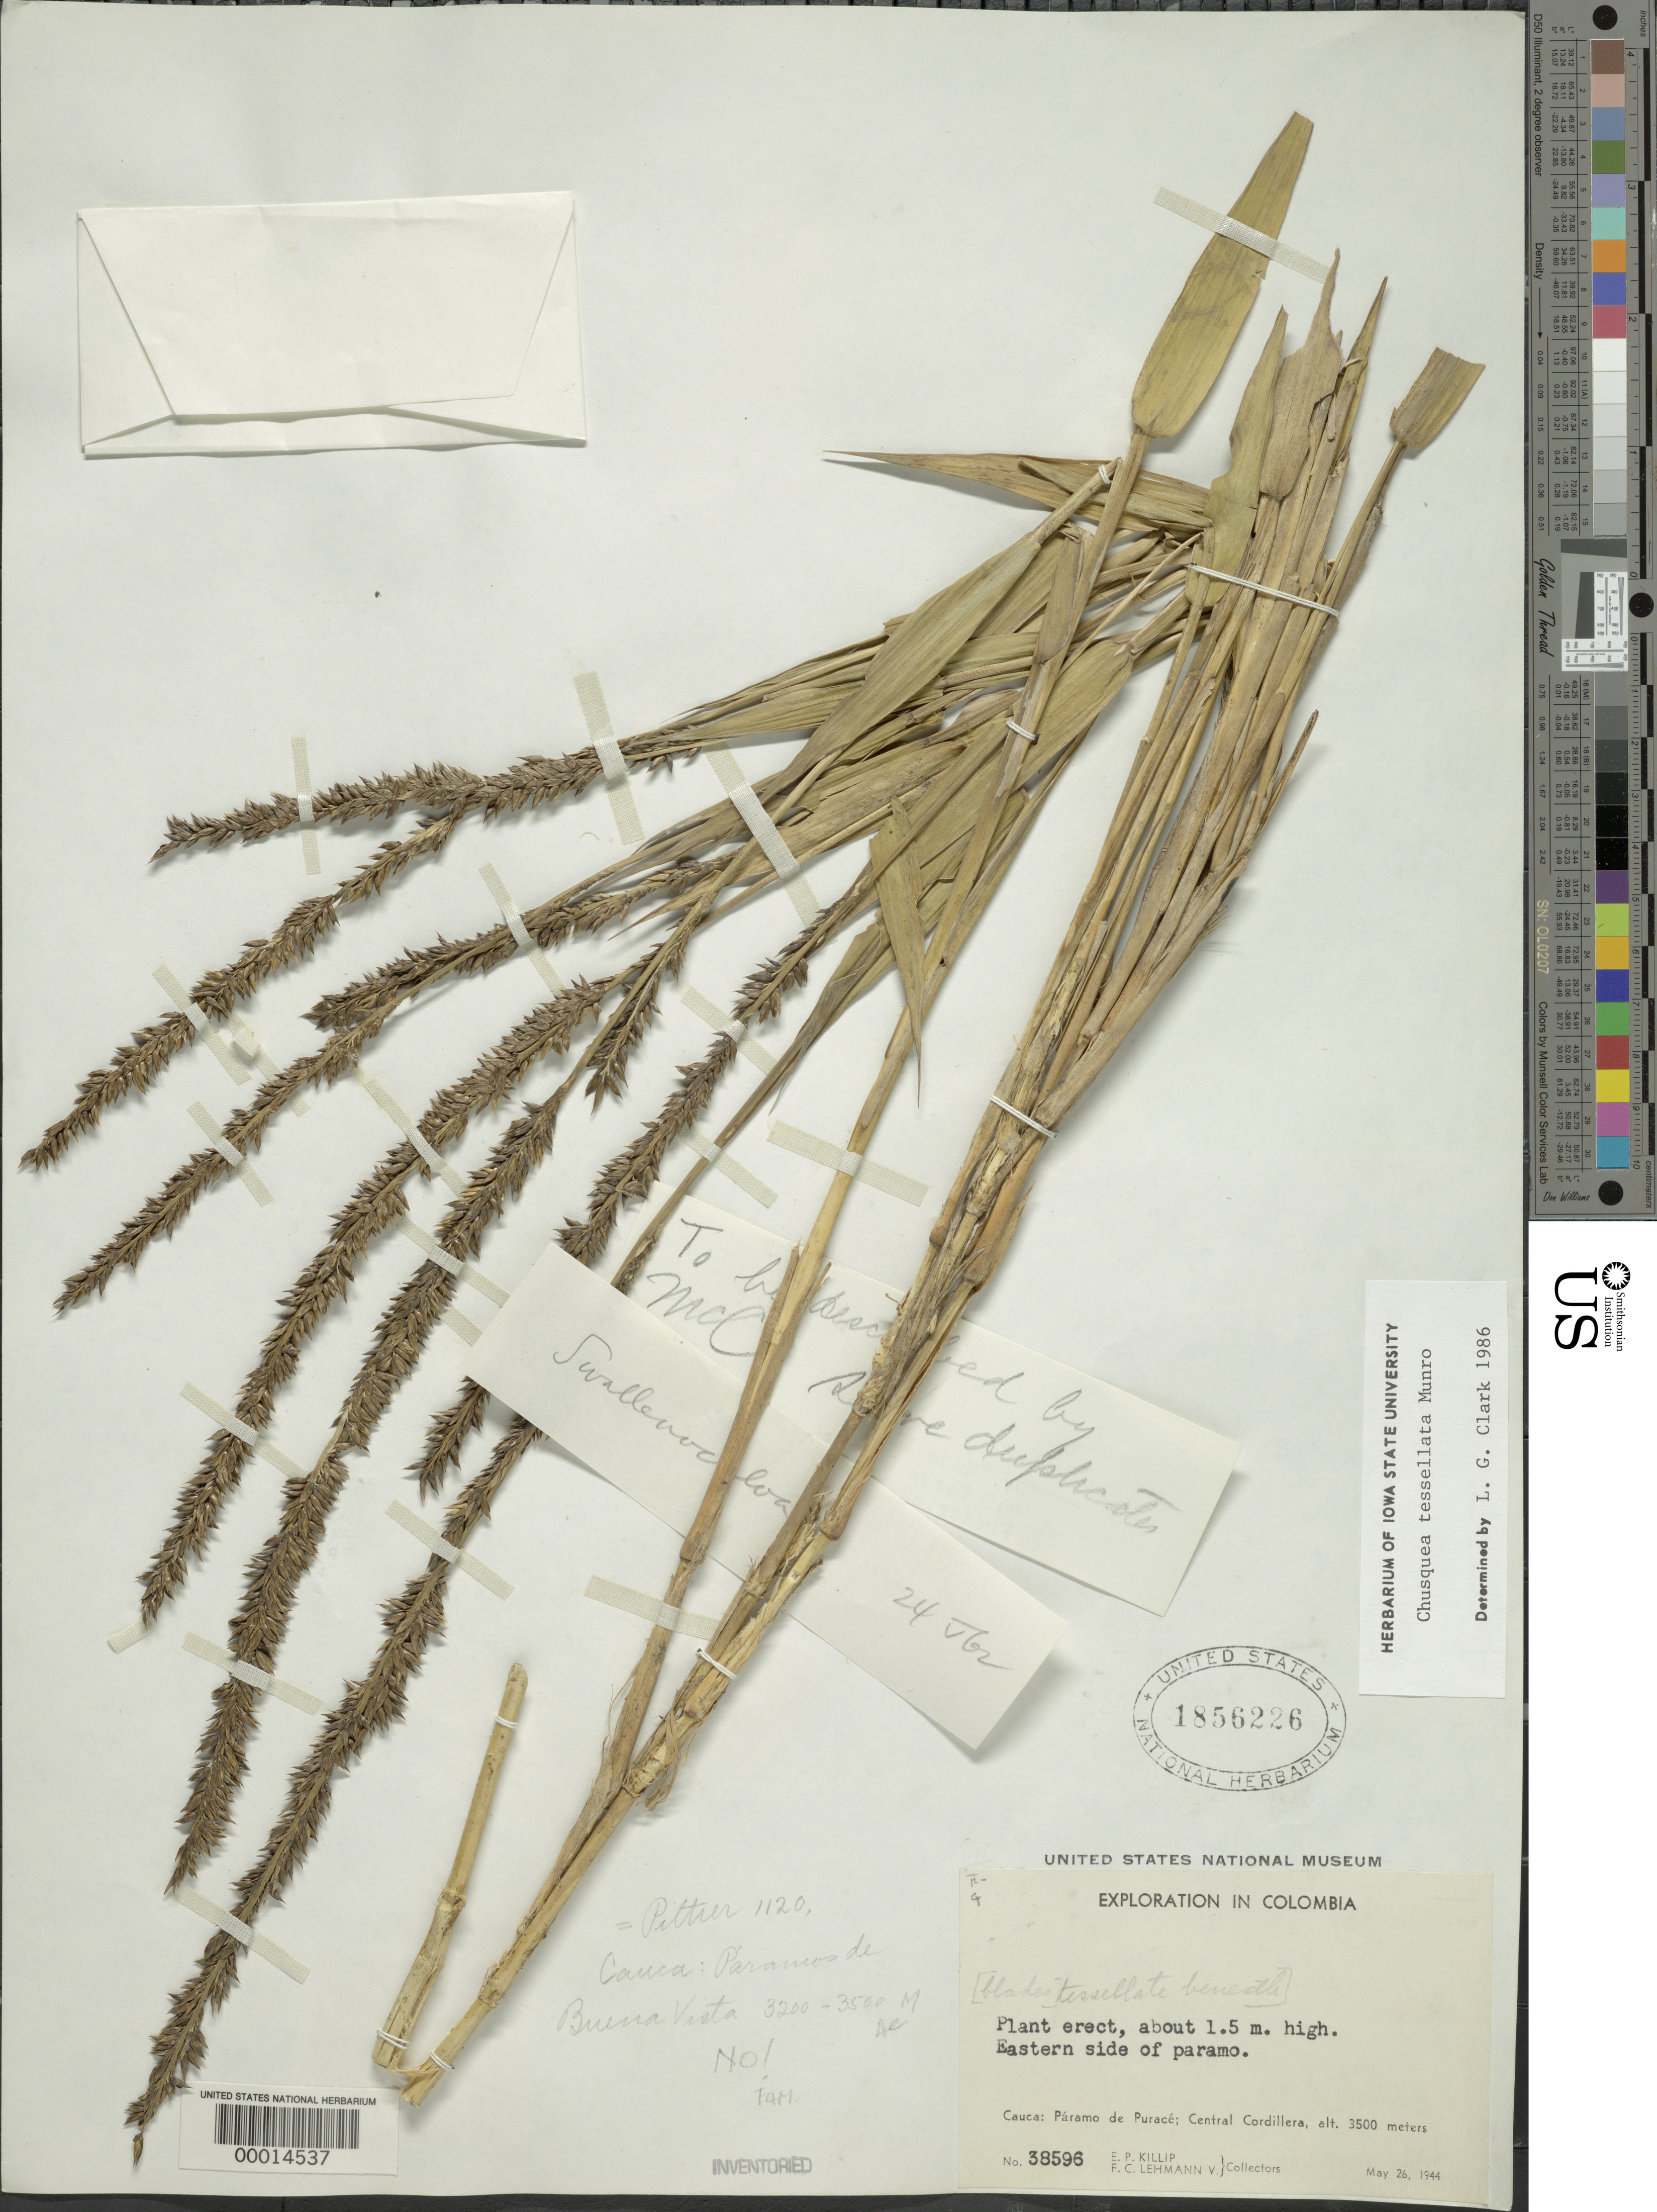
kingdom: Plantae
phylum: Tracheophyta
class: Liliopsida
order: Poales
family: Poaceae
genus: Chusquea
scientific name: Chusquea tessellata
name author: Munro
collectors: E. P. Killip & F. C. Lehmann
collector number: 38598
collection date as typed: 26 May 1944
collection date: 1944-05-26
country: Colombia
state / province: Cauca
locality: Paramo de Purace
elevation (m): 3500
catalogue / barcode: US 1856226